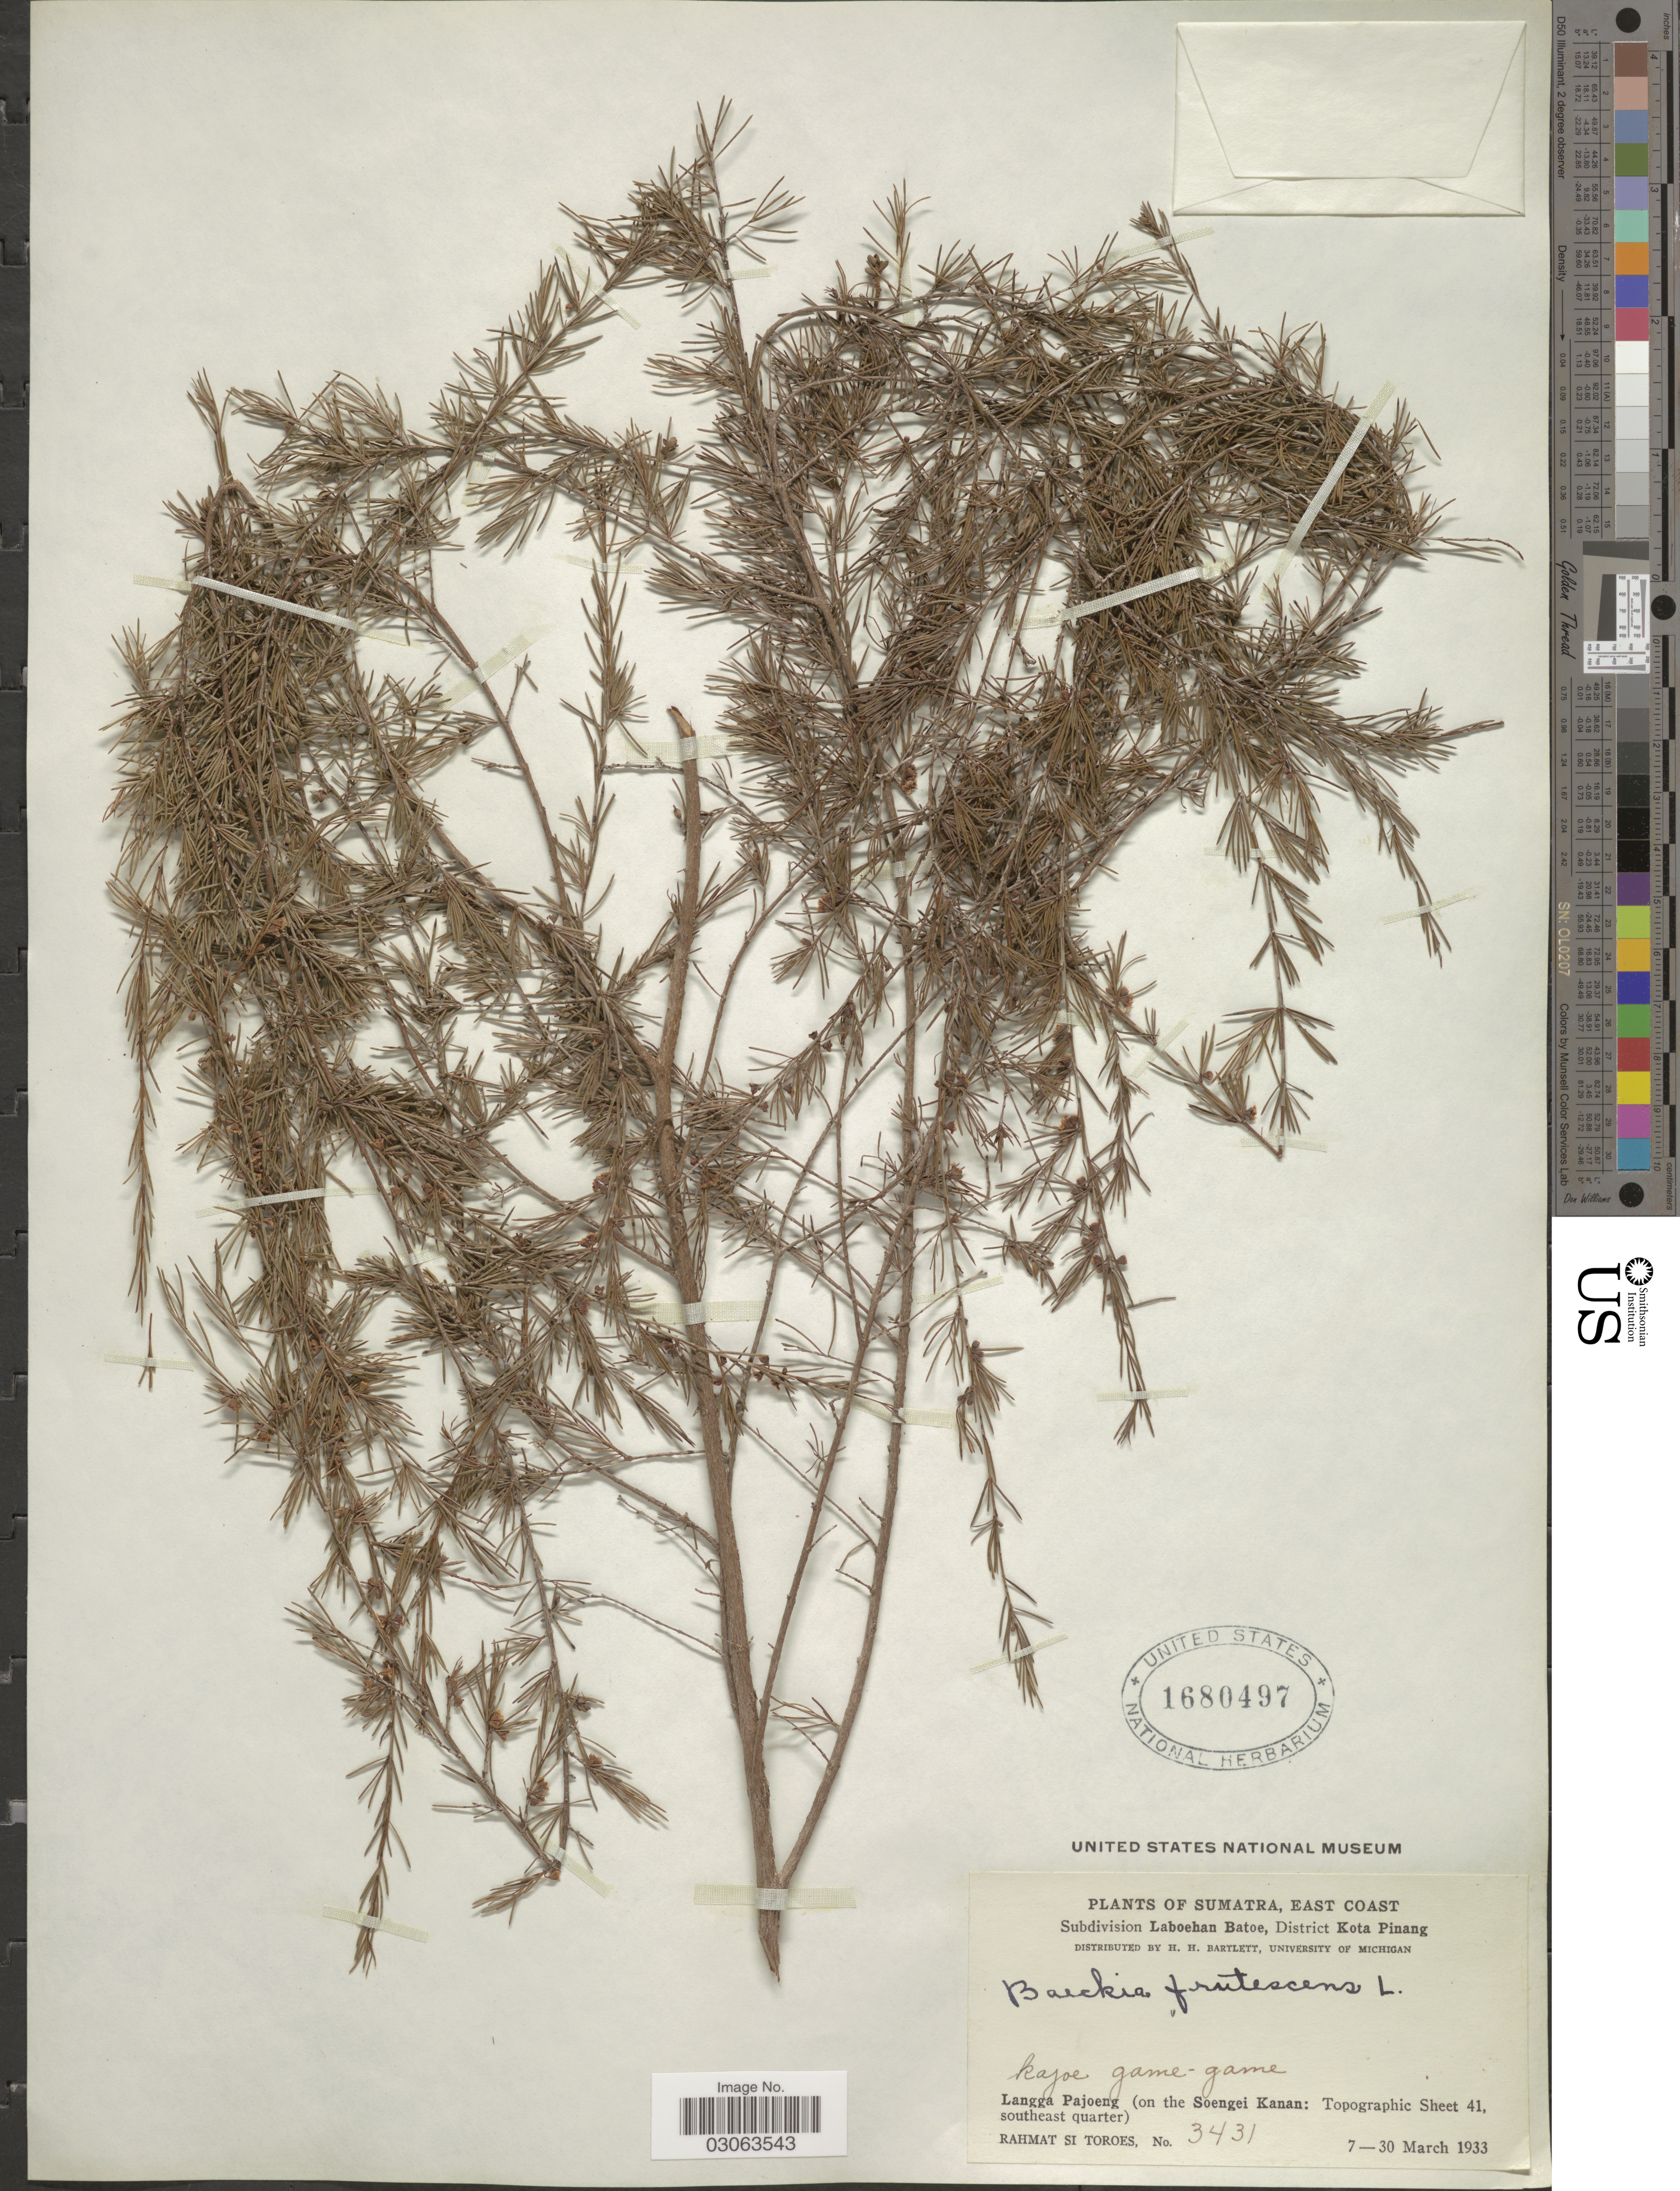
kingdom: Plantae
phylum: Tracheophyta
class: Magnoliopsida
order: Myrtales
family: Myrtaceae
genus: Baeckea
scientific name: Baeckea frutescens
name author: L.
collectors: Rahmat Si Boeea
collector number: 3431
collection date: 1933-03-07/1933-03-30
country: Indonesia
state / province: Sumatra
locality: East Coast. Subdivision Laboehan Batoe, District Kota Pinang. Langga Pajoeng (on the Soengei Kanan: Topographic Sheet 41, southeast quarter).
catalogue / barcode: US 1680497